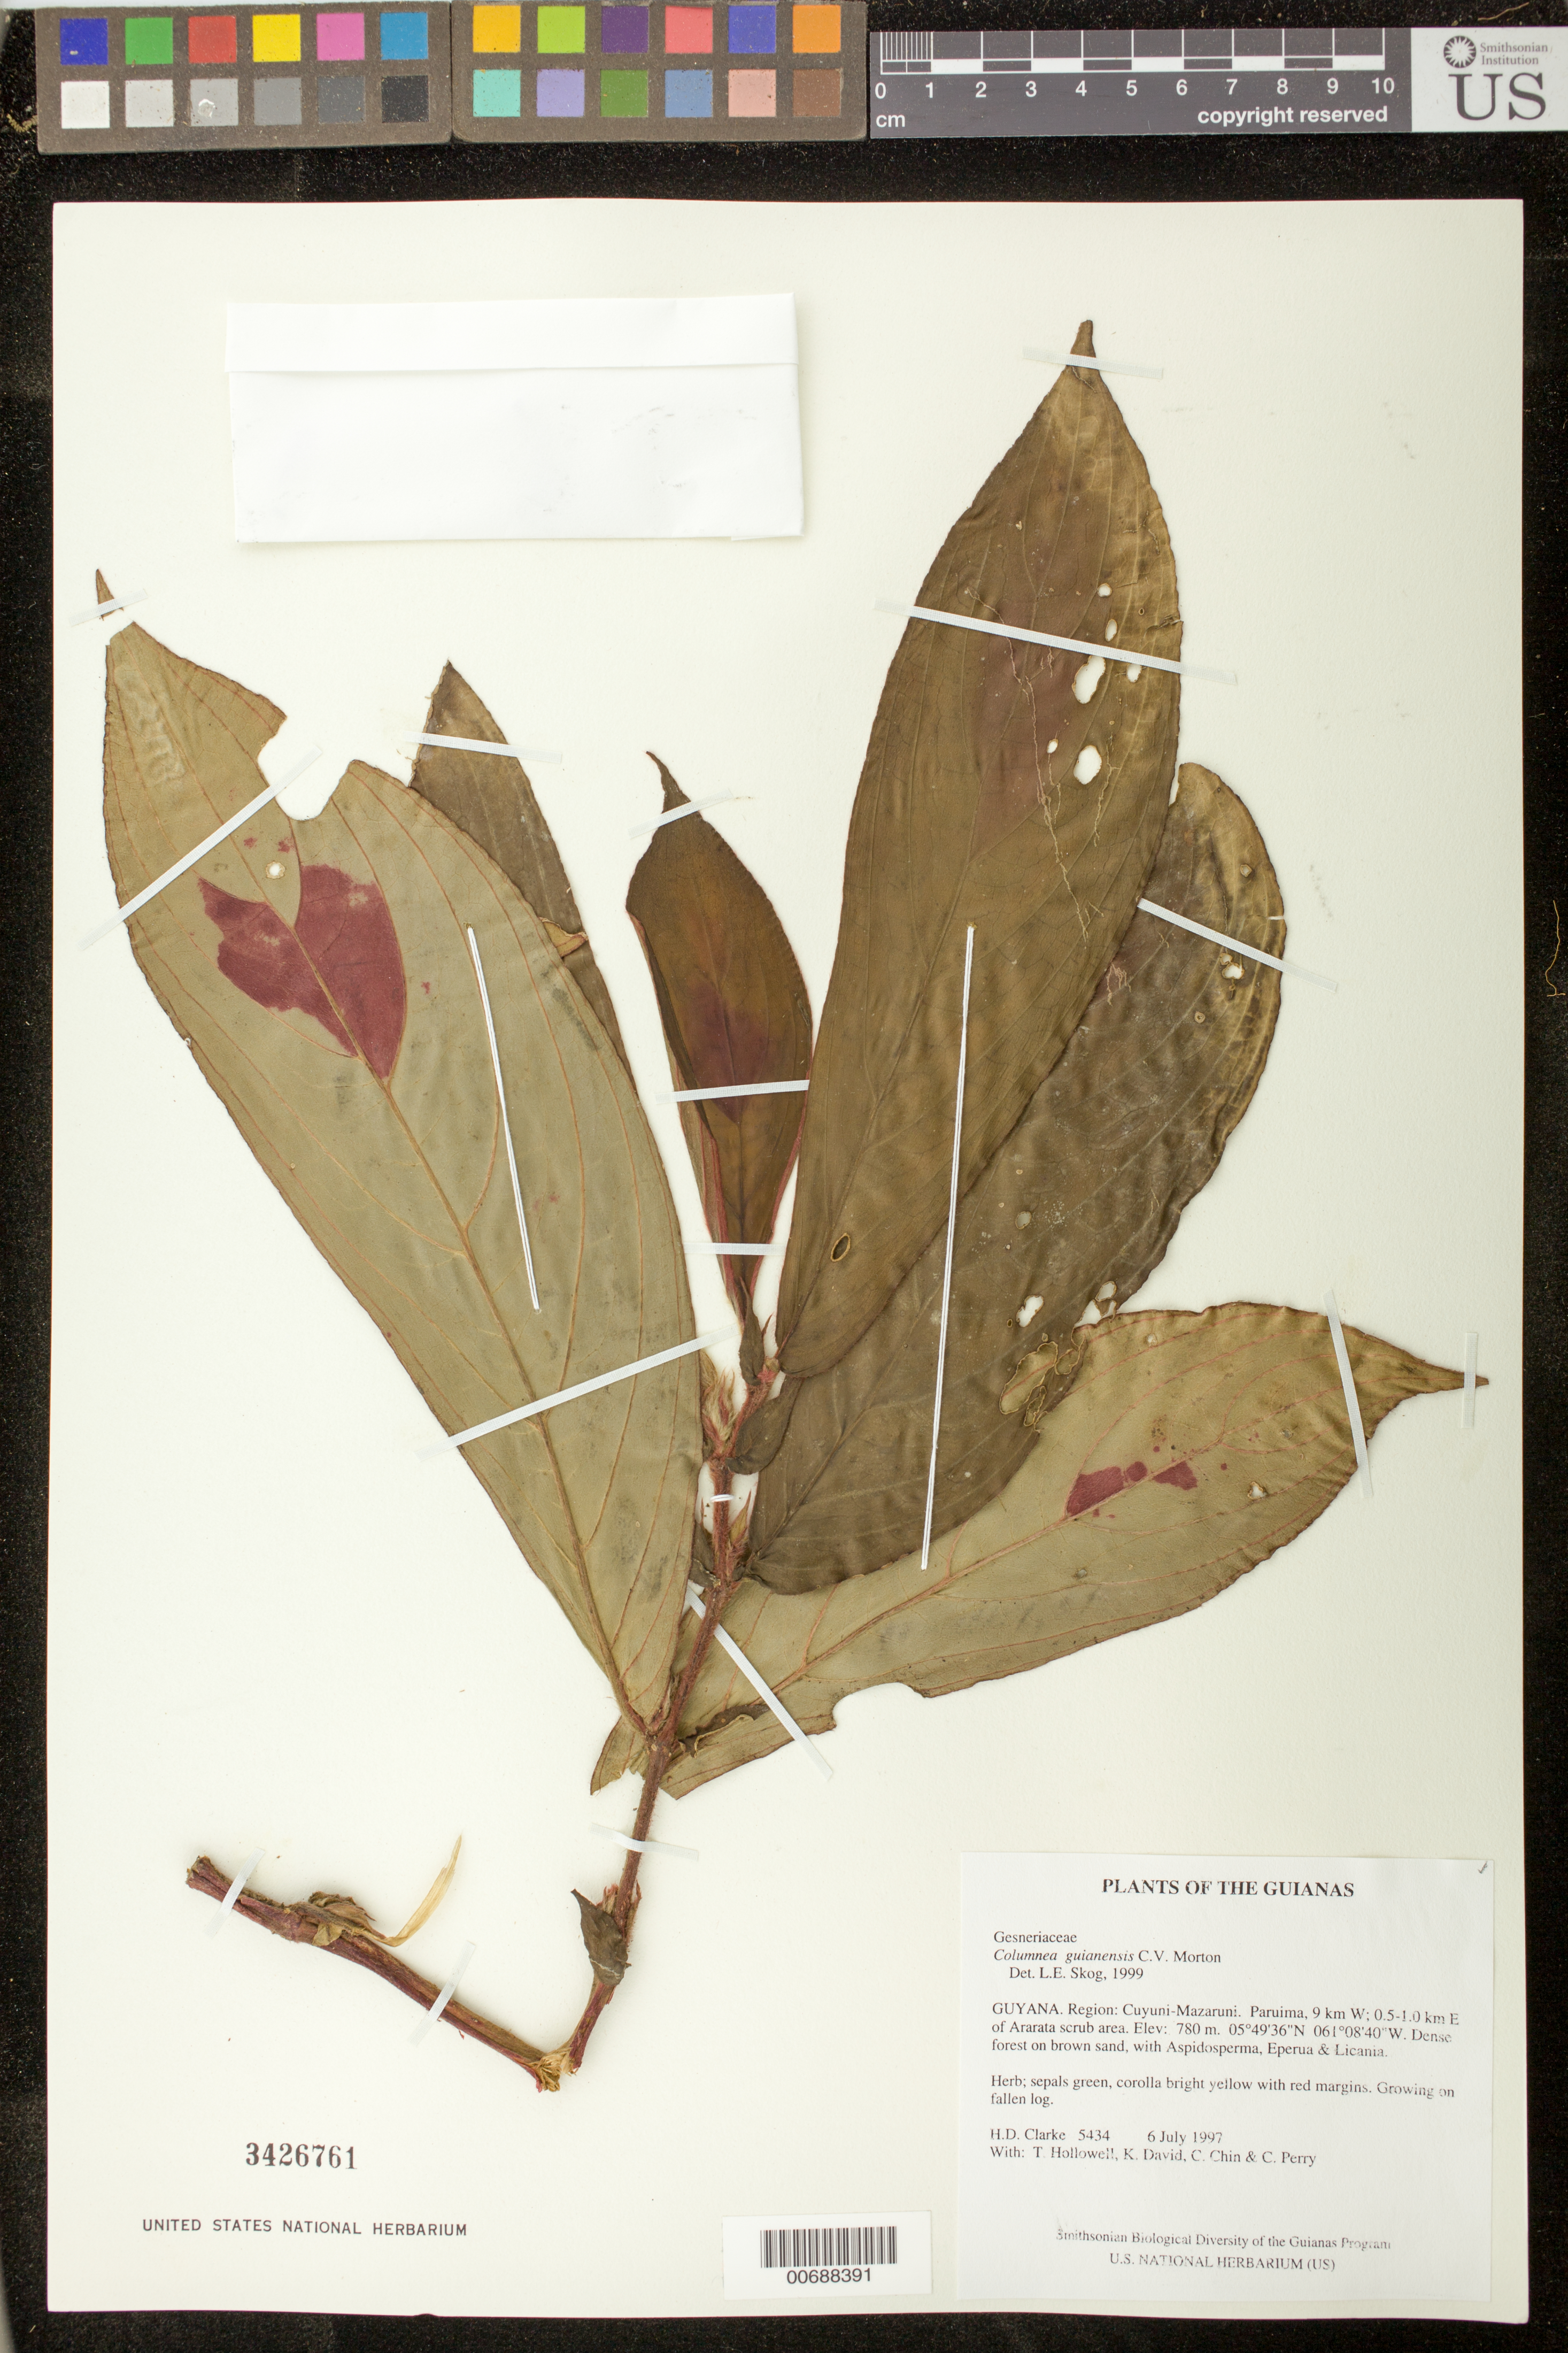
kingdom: Plantae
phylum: Tracheophyta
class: Magnoliopsida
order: Lamiales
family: Gesneriaceae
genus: Columnea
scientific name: Columnea guianensis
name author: C.V. Morton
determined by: Skog, Laurence E.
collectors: H. D. Clarke, T. Hollowell, K. David, C. Chin & C. Perry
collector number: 5434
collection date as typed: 06 Jul 1997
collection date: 1997-07-06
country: Guyana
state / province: Cuyuni-Mazaruni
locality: Paruima, 9 km W; 0.5-1.0 km E of Ararata scrub area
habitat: Dense forest on brown sand, with Aspidosperma, Eperua & Licania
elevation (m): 780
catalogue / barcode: US 3426761